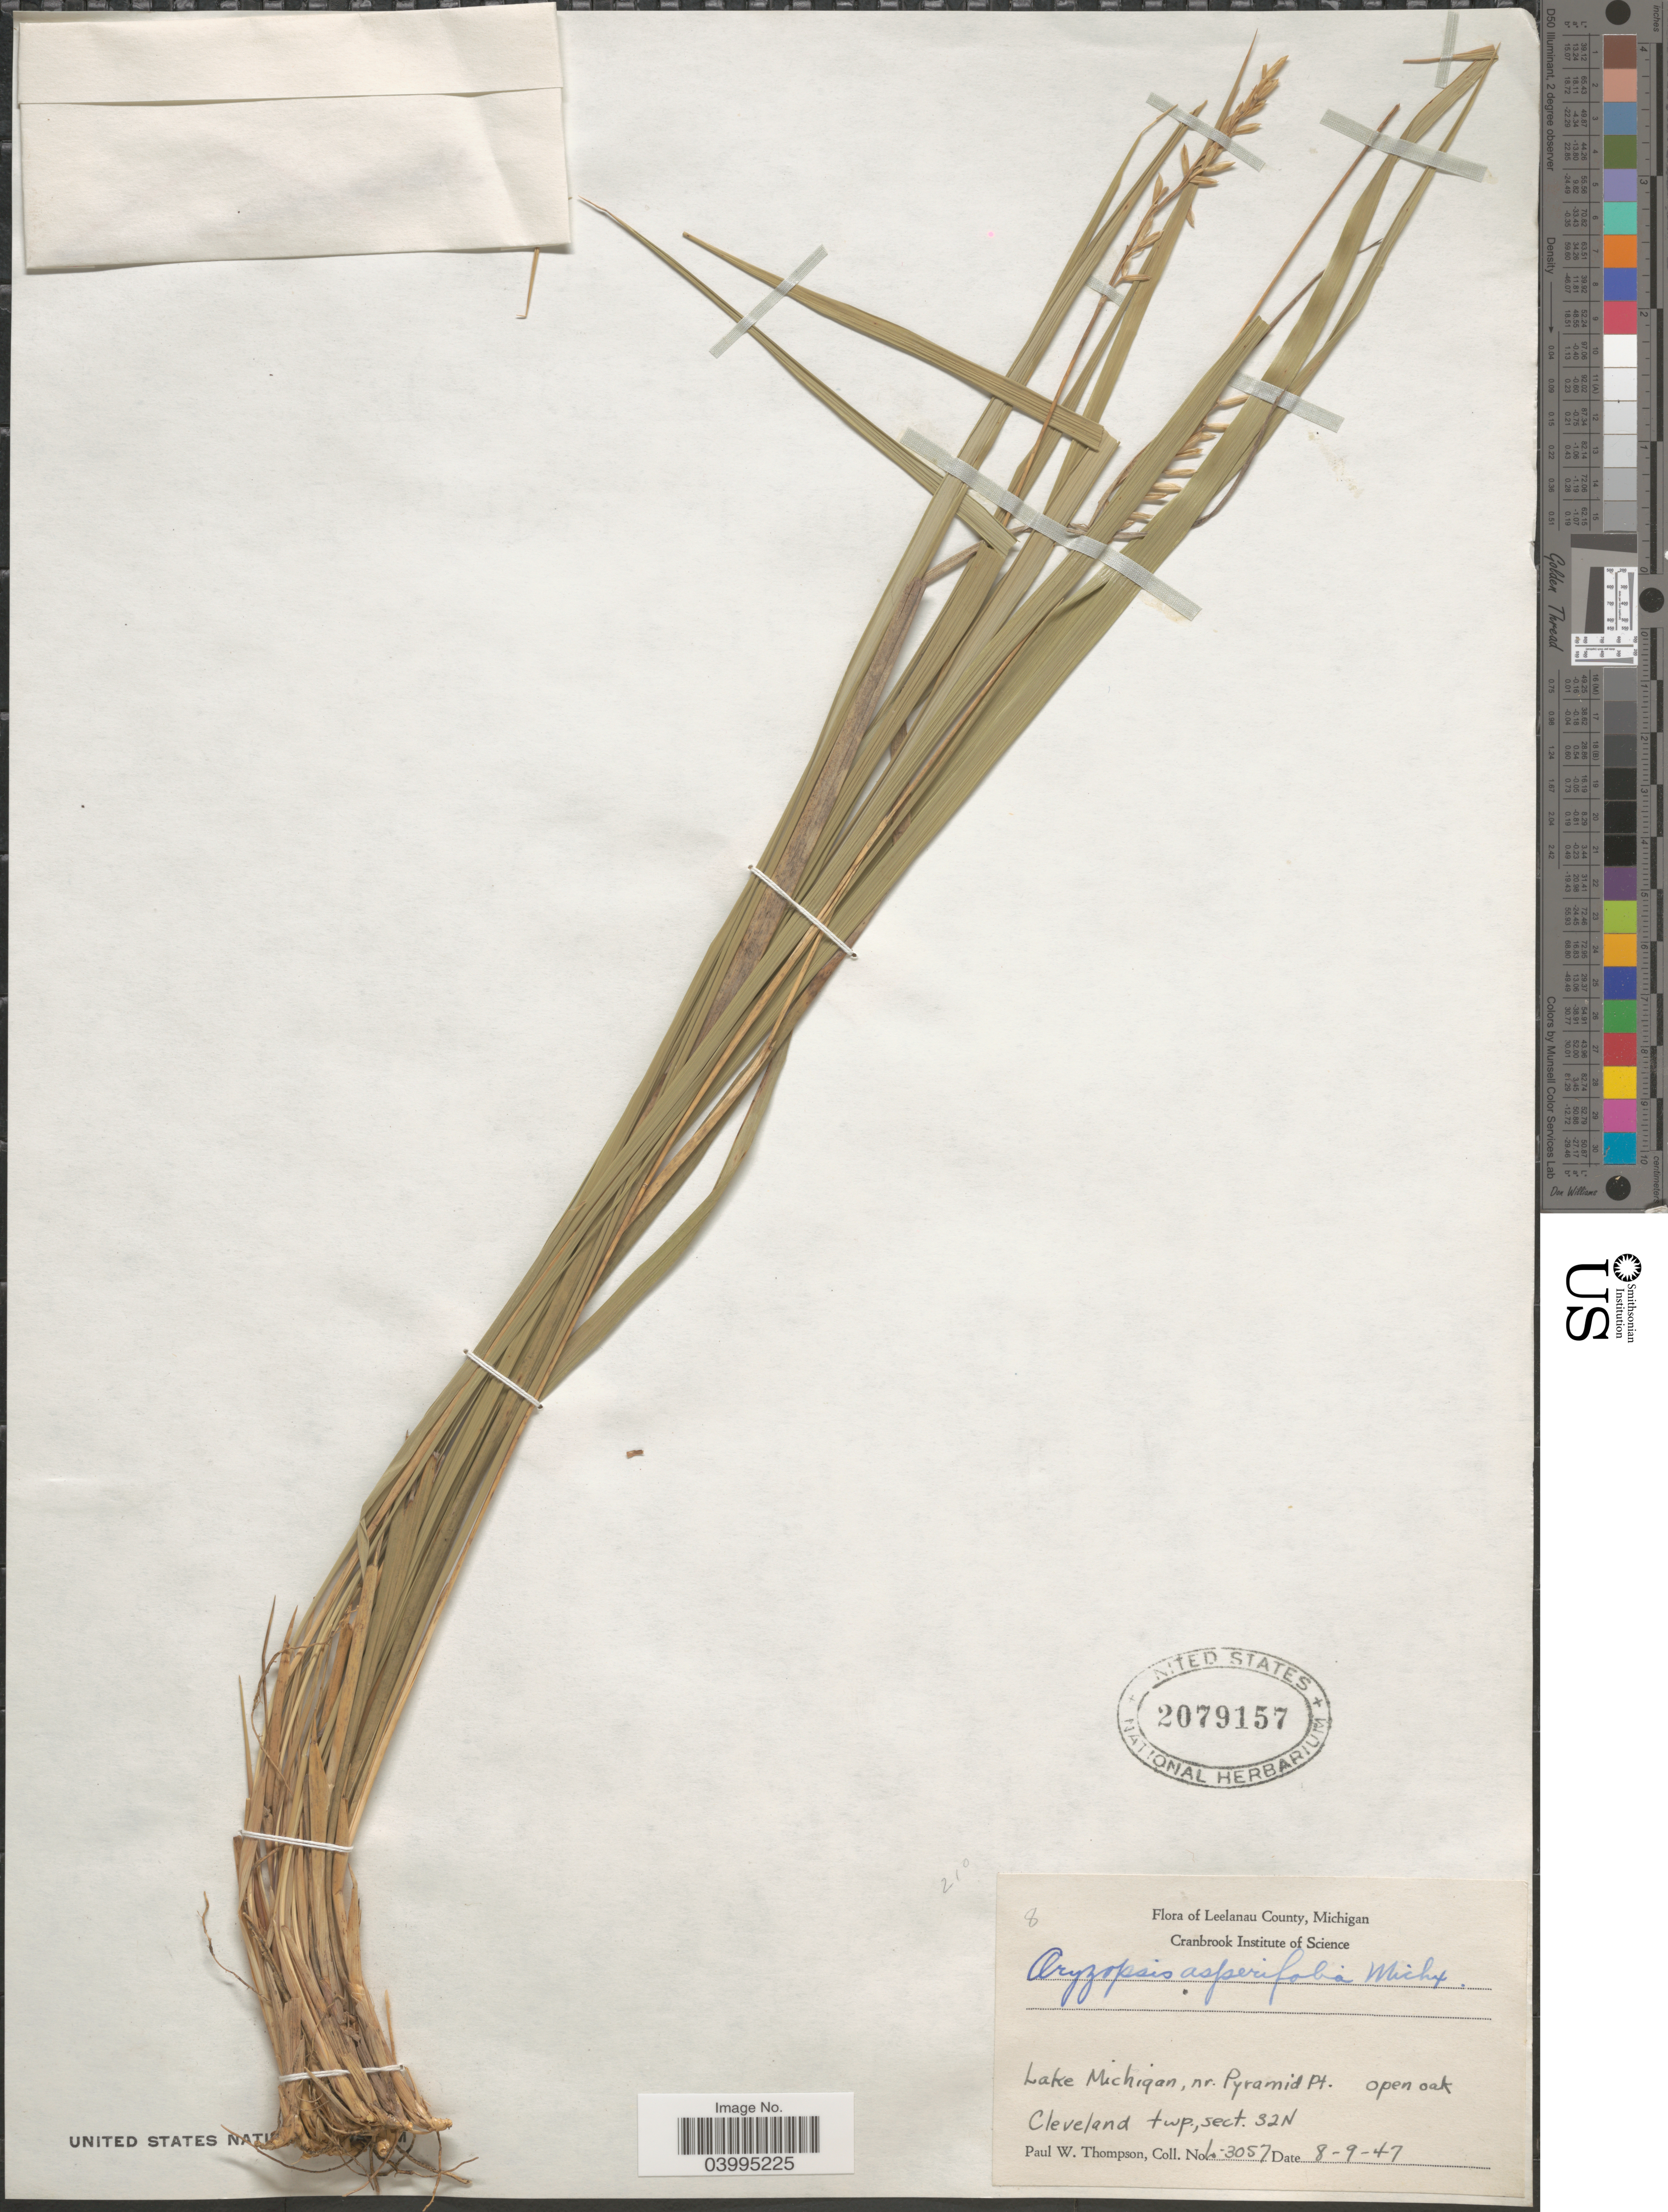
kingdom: Plantae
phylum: Tracheophyta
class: Liliopsida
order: Poales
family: Poaceae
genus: Oryzopsis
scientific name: Oryzopsis asperifolia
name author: Michx.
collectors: P. Thompson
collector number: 10-3057*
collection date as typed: Transcribed d/m/y: 9/8/47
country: United States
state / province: Michigan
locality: Leelanau County. Lake Michigan, nr. Pyramid Pt. Open oak Cleveland twp., sect. 32N.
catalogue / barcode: US 2079157